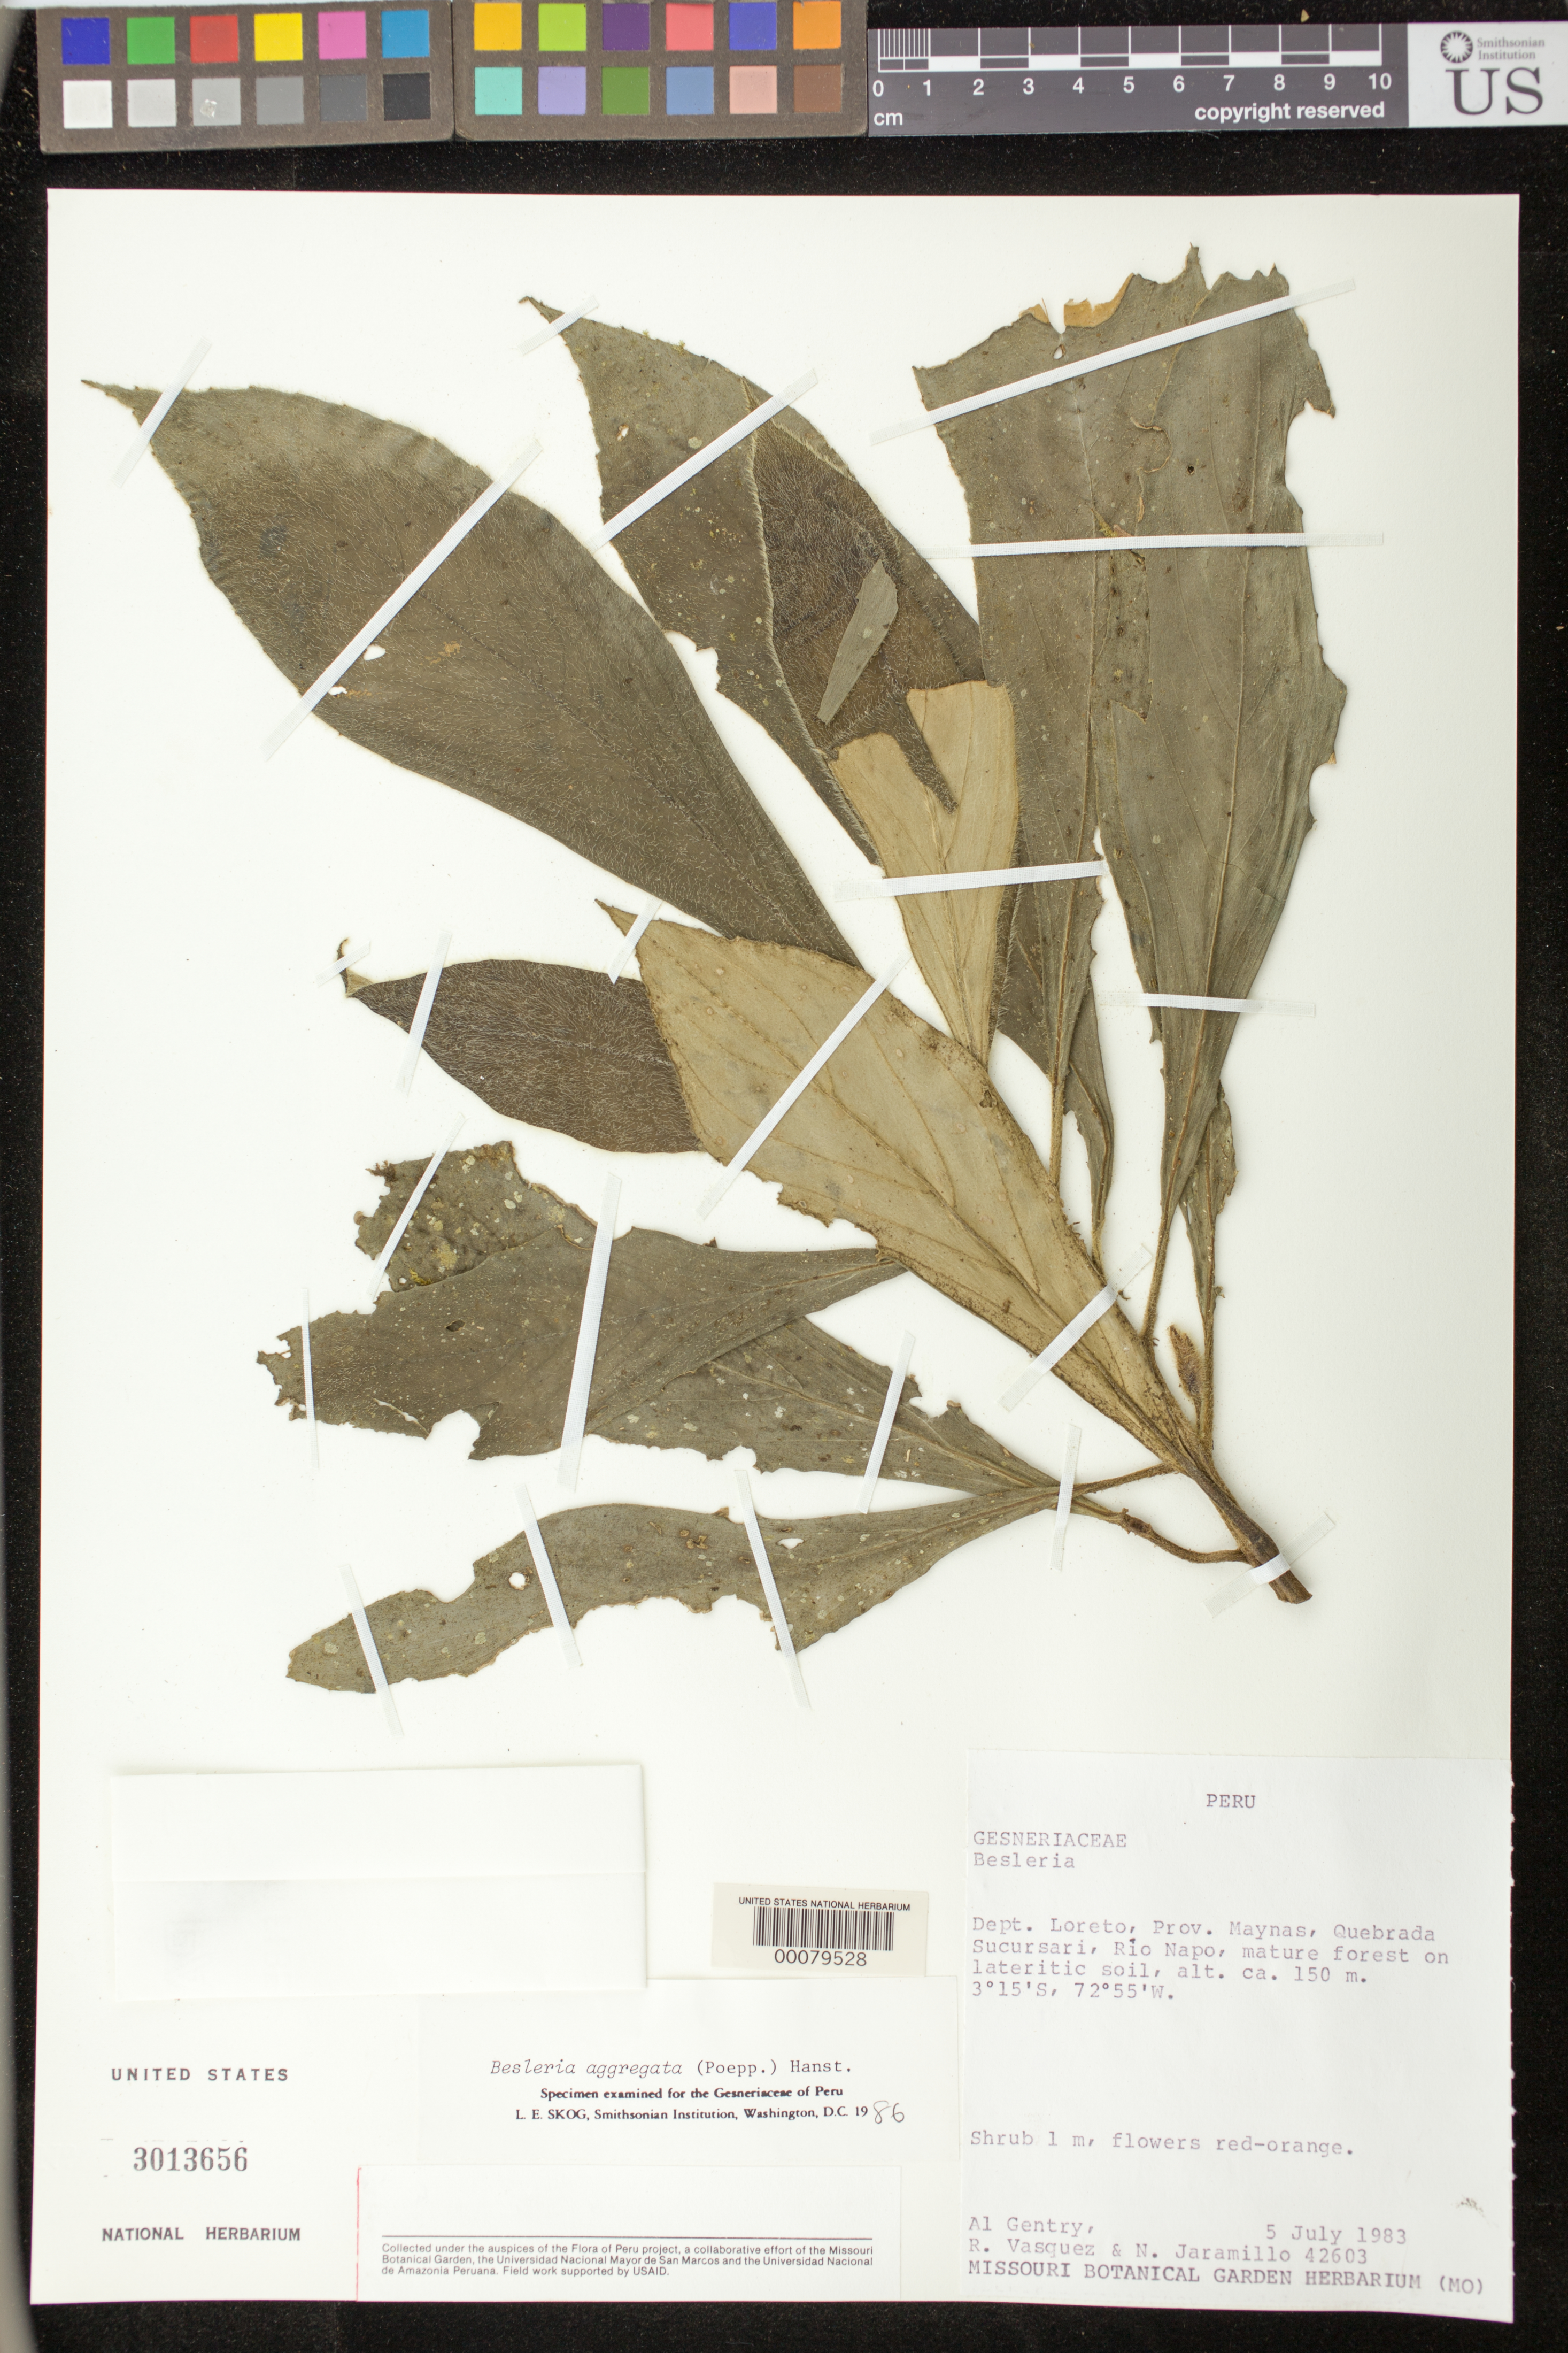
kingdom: Plantae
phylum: Tracheophyta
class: Magnoliopsida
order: Lamiales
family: Gesneriaceae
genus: Besleria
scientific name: Besleria aggregata var. aggregata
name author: (Mart.) Hanst.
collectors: A. H. Gentry, R. Vásquez & N. Jaramillo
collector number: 42603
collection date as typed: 05 Jul 1983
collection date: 1983-07-05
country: Peru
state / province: Loreto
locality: Prov. Maynas; Quebrada Sucursari, Rio Napo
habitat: Mature forest on lateritic soil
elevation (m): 150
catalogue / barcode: US 3013656